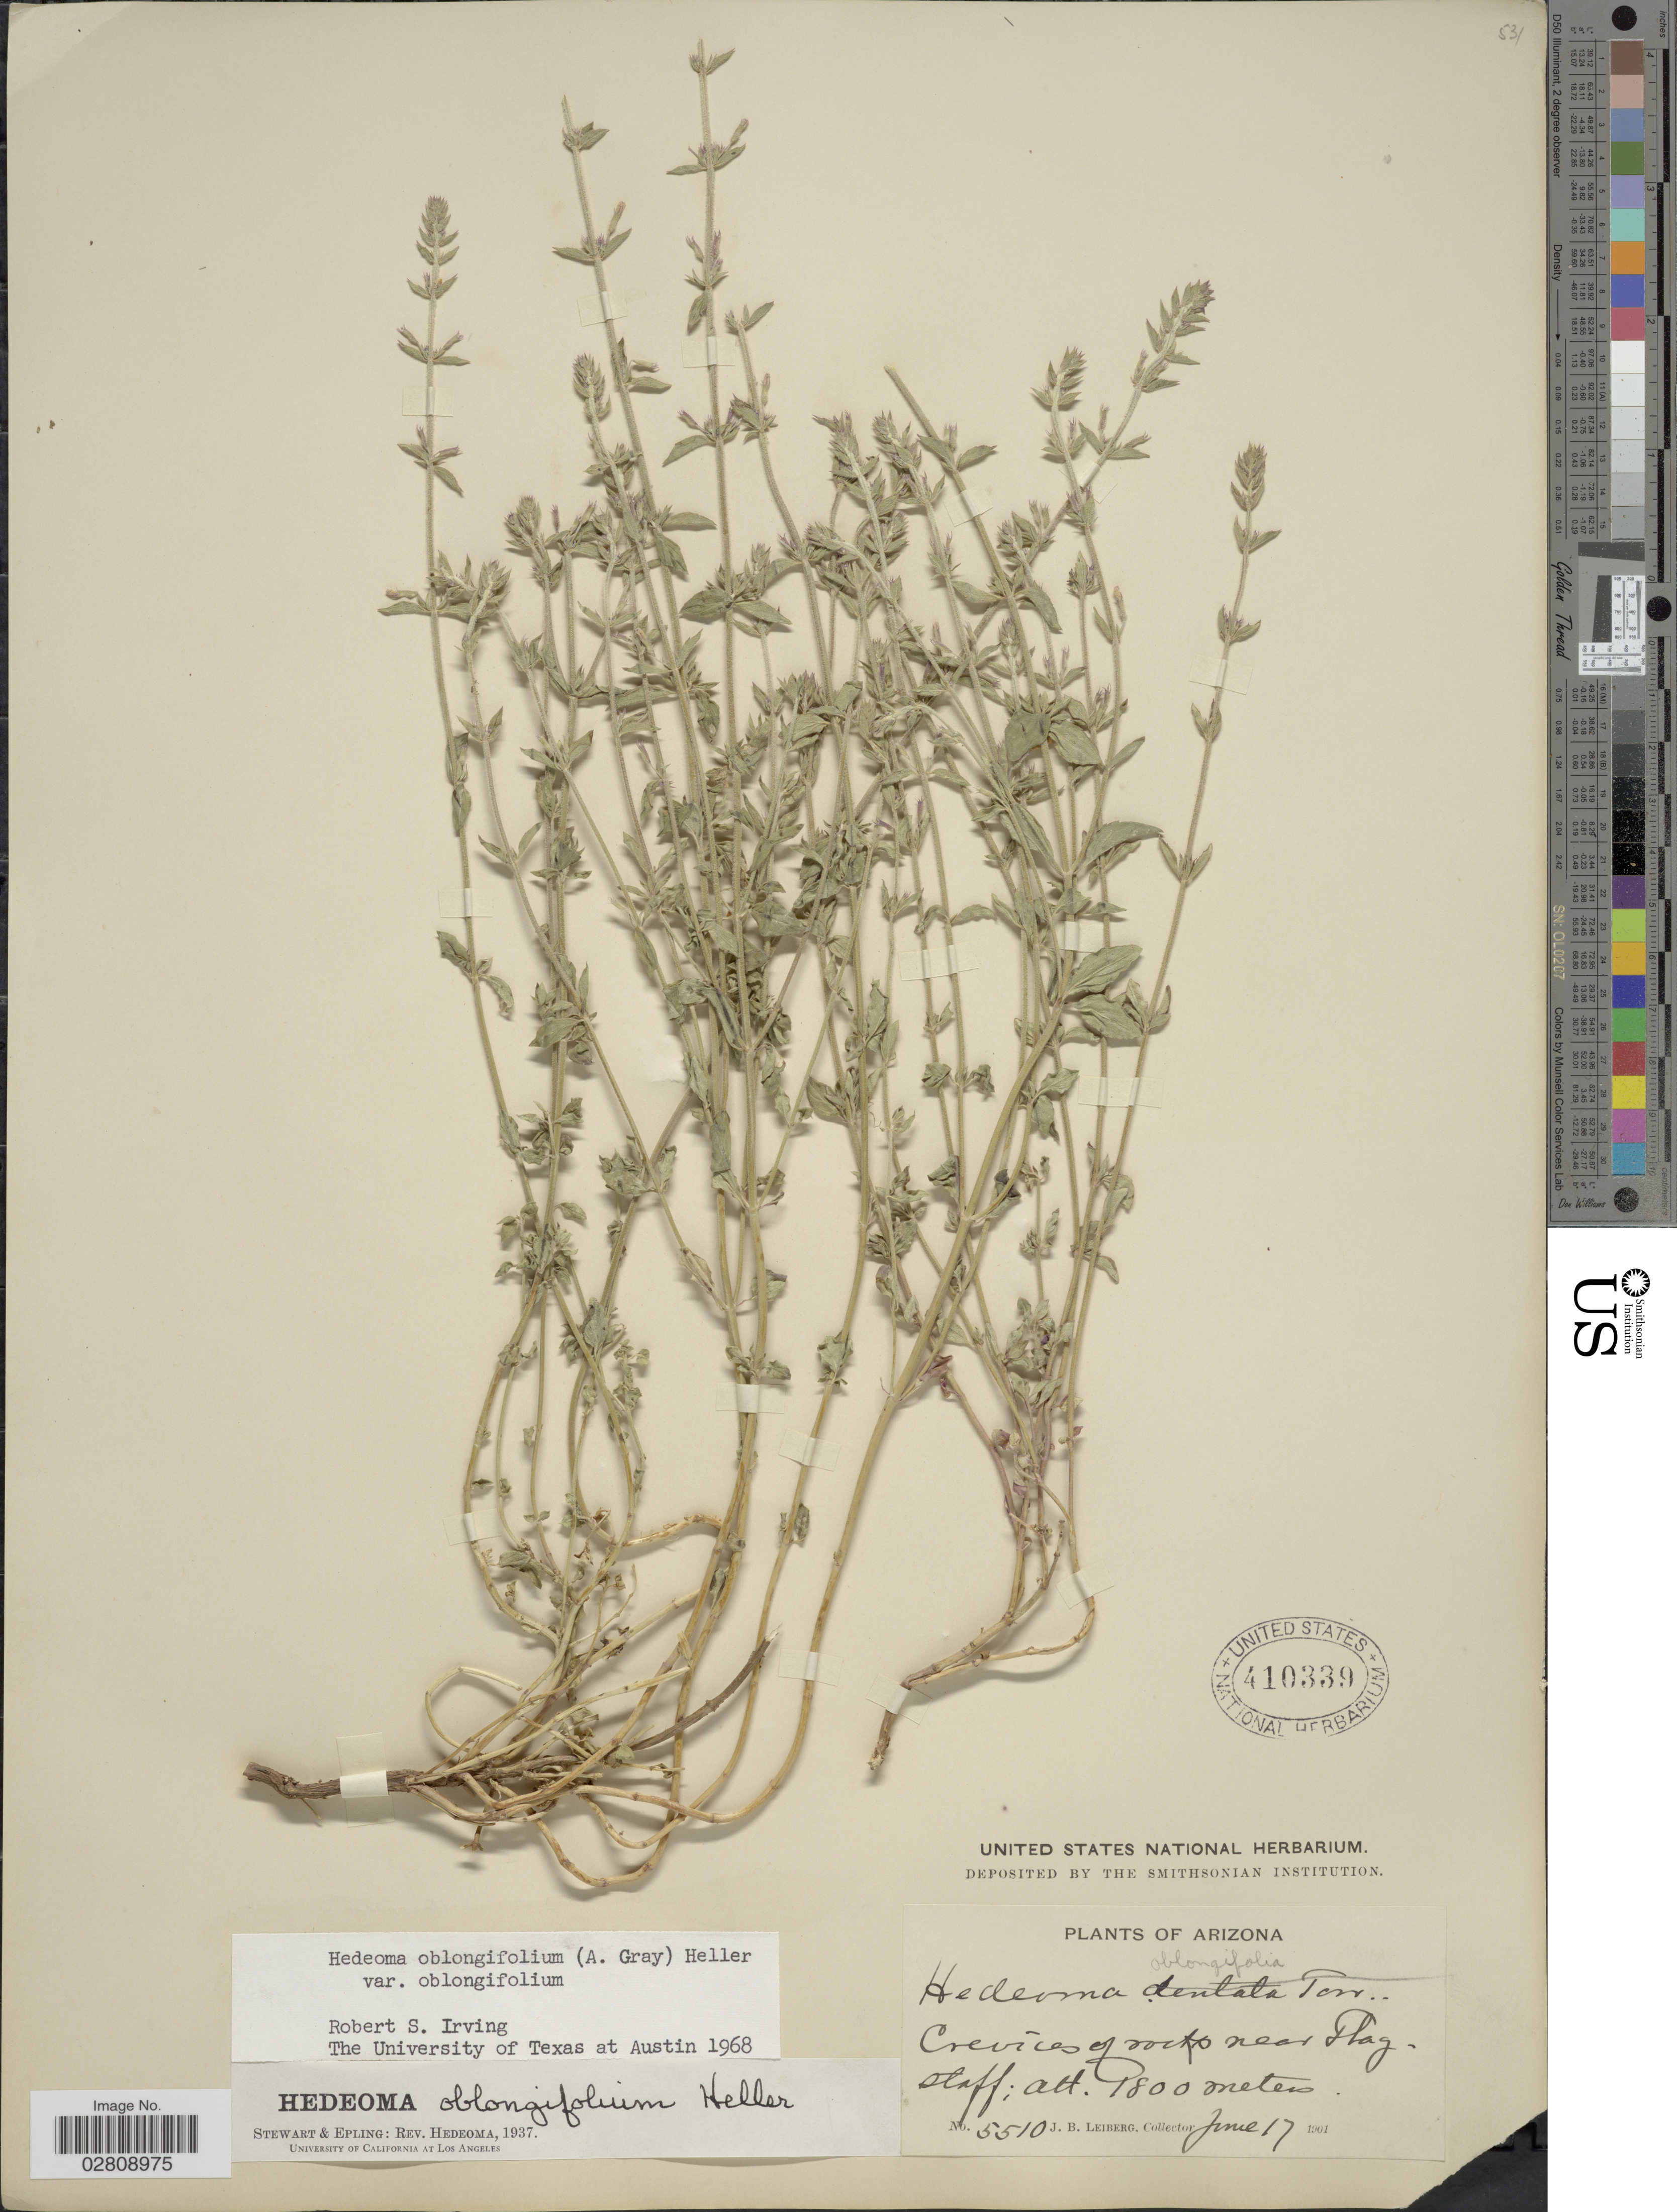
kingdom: Plantae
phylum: Tracheophyta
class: Magnoliopsida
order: Lamiales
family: Lamiaceae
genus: Hedeoma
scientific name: Hedeoma oblongifolia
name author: (A. Gray) A. Heller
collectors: J. B. Leiberg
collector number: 5510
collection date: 1901-06-17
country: United States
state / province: Arizona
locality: Crevices of rocks near Flagstaff.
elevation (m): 1800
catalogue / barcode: US 410339